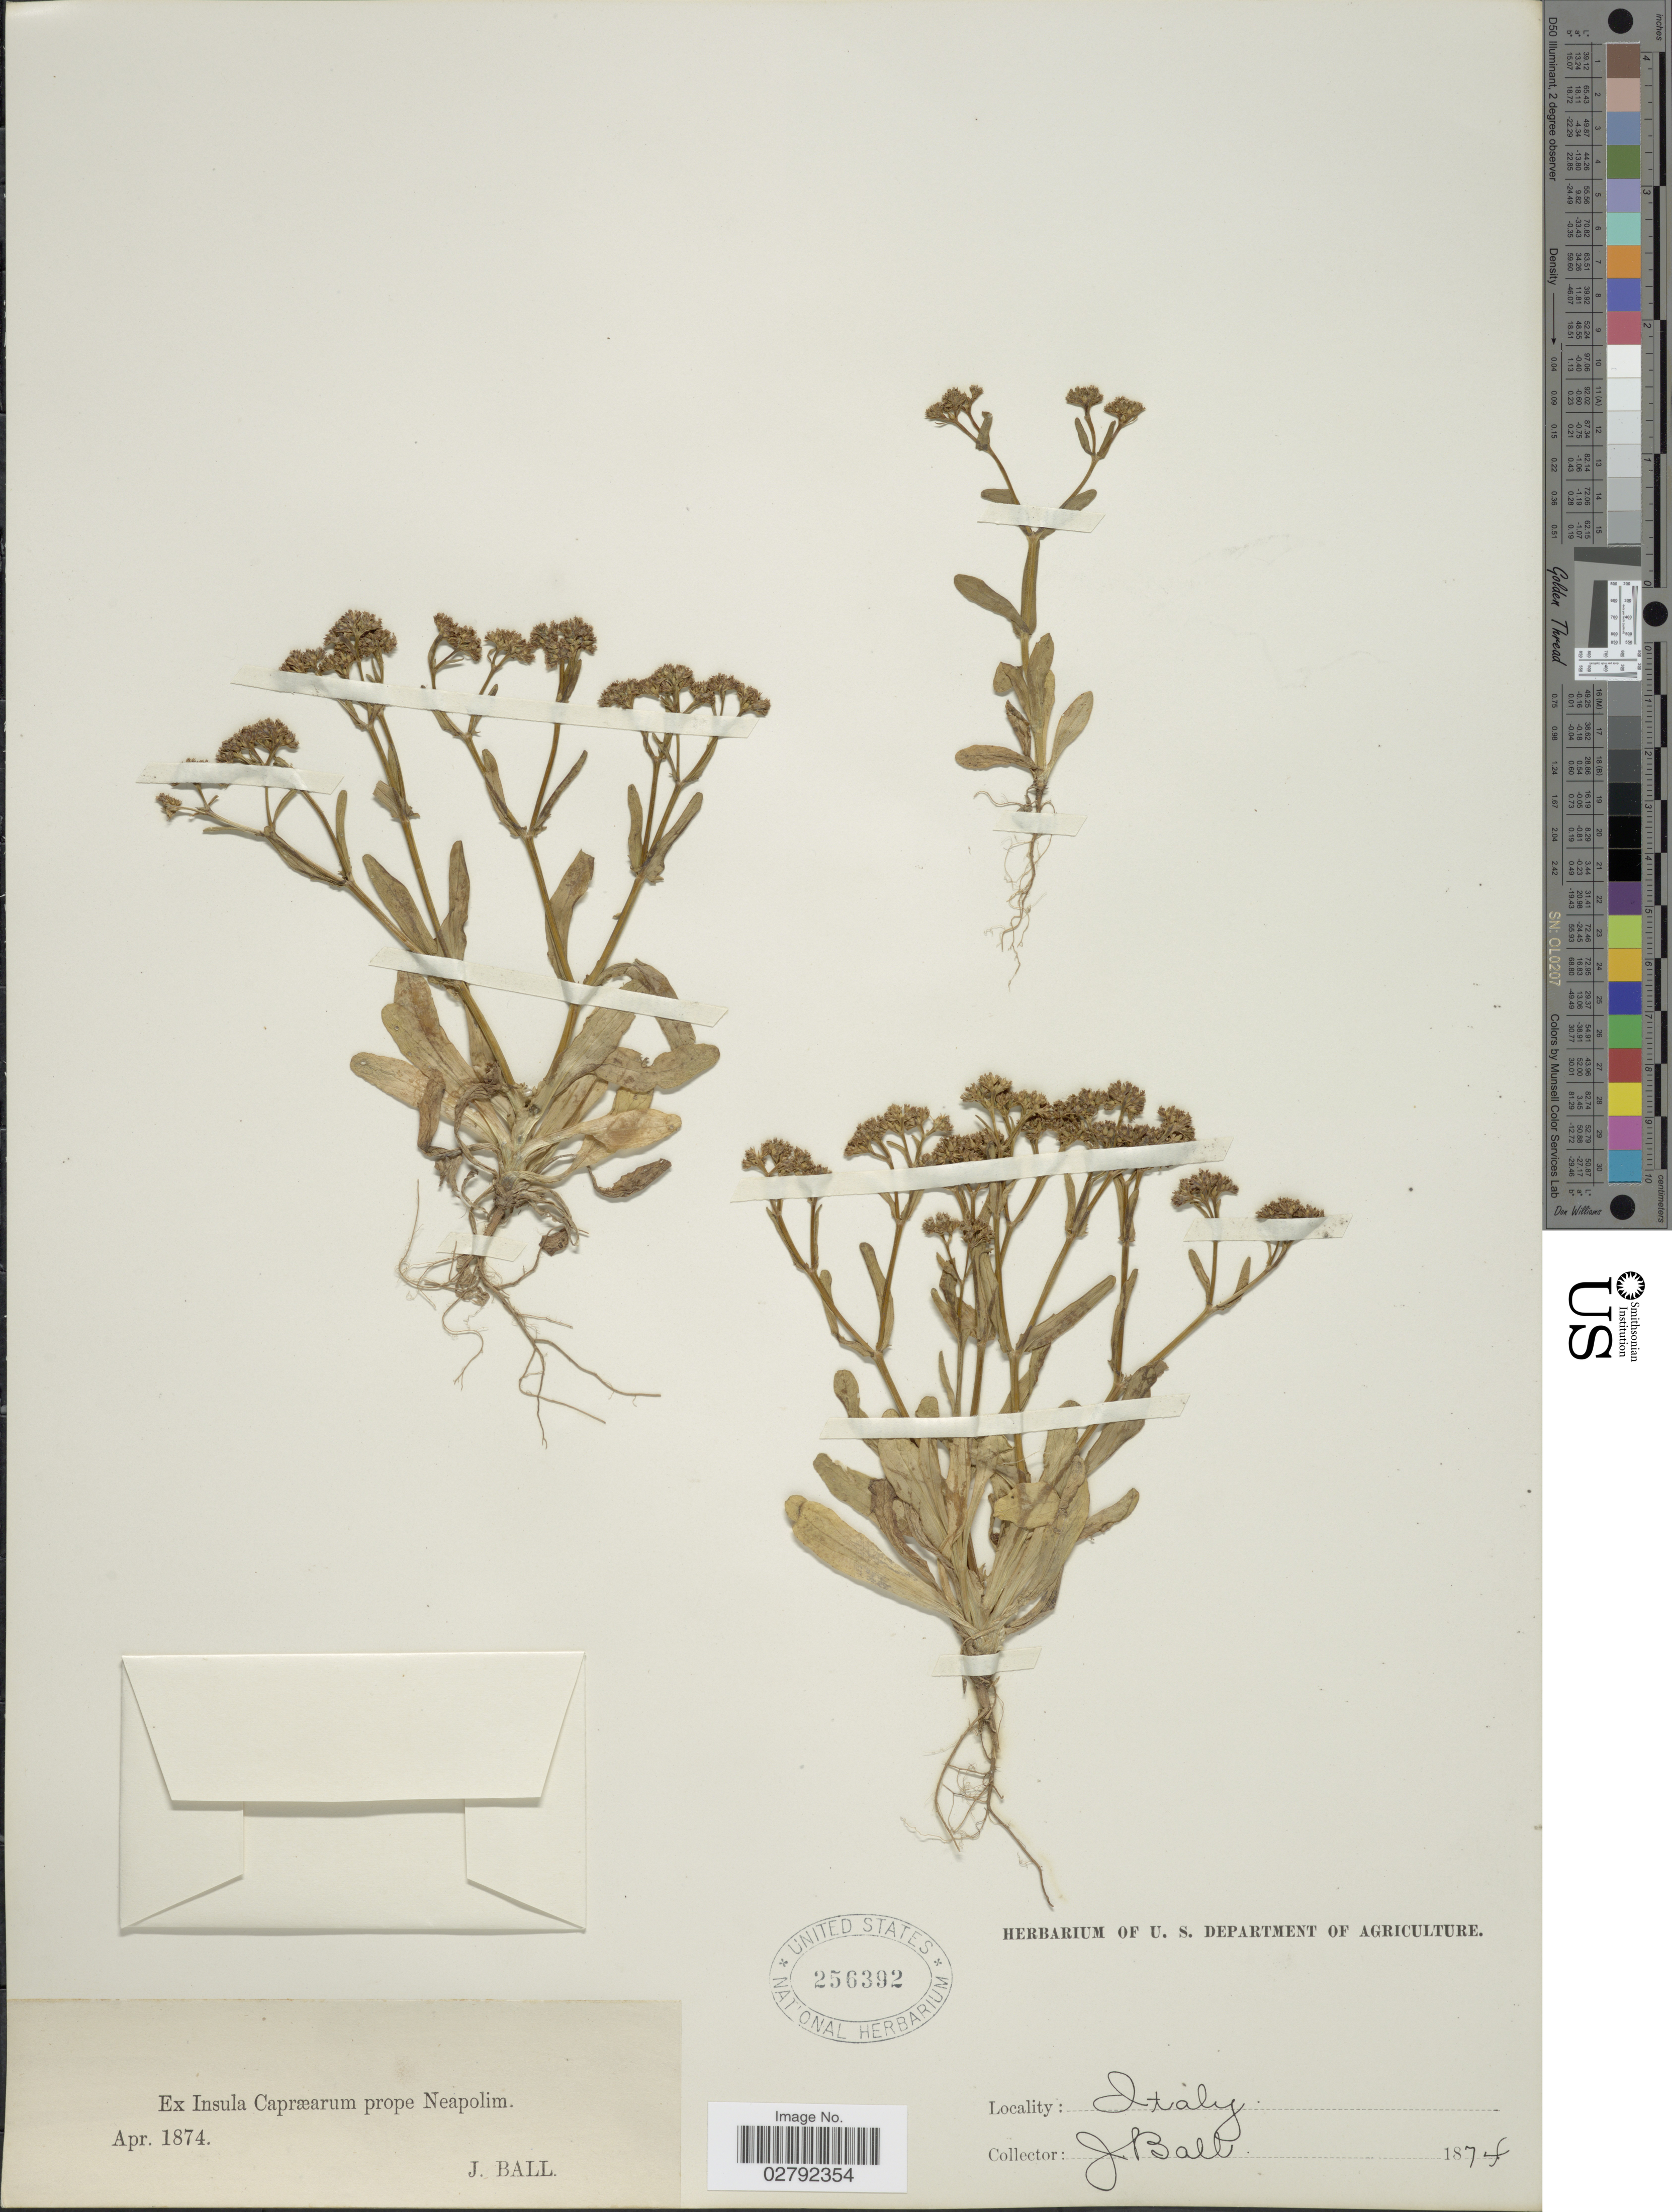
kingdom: Plantae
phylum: Tracheophyta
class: Magnoliopsida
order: Dipsacales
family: Caprifoliaceae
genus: Valerianella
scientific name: Valerianella sp.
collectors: J. Ball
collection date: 1874-04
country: Italy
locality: Insula Capræarum Prope Neapolim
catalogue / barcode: US 256392